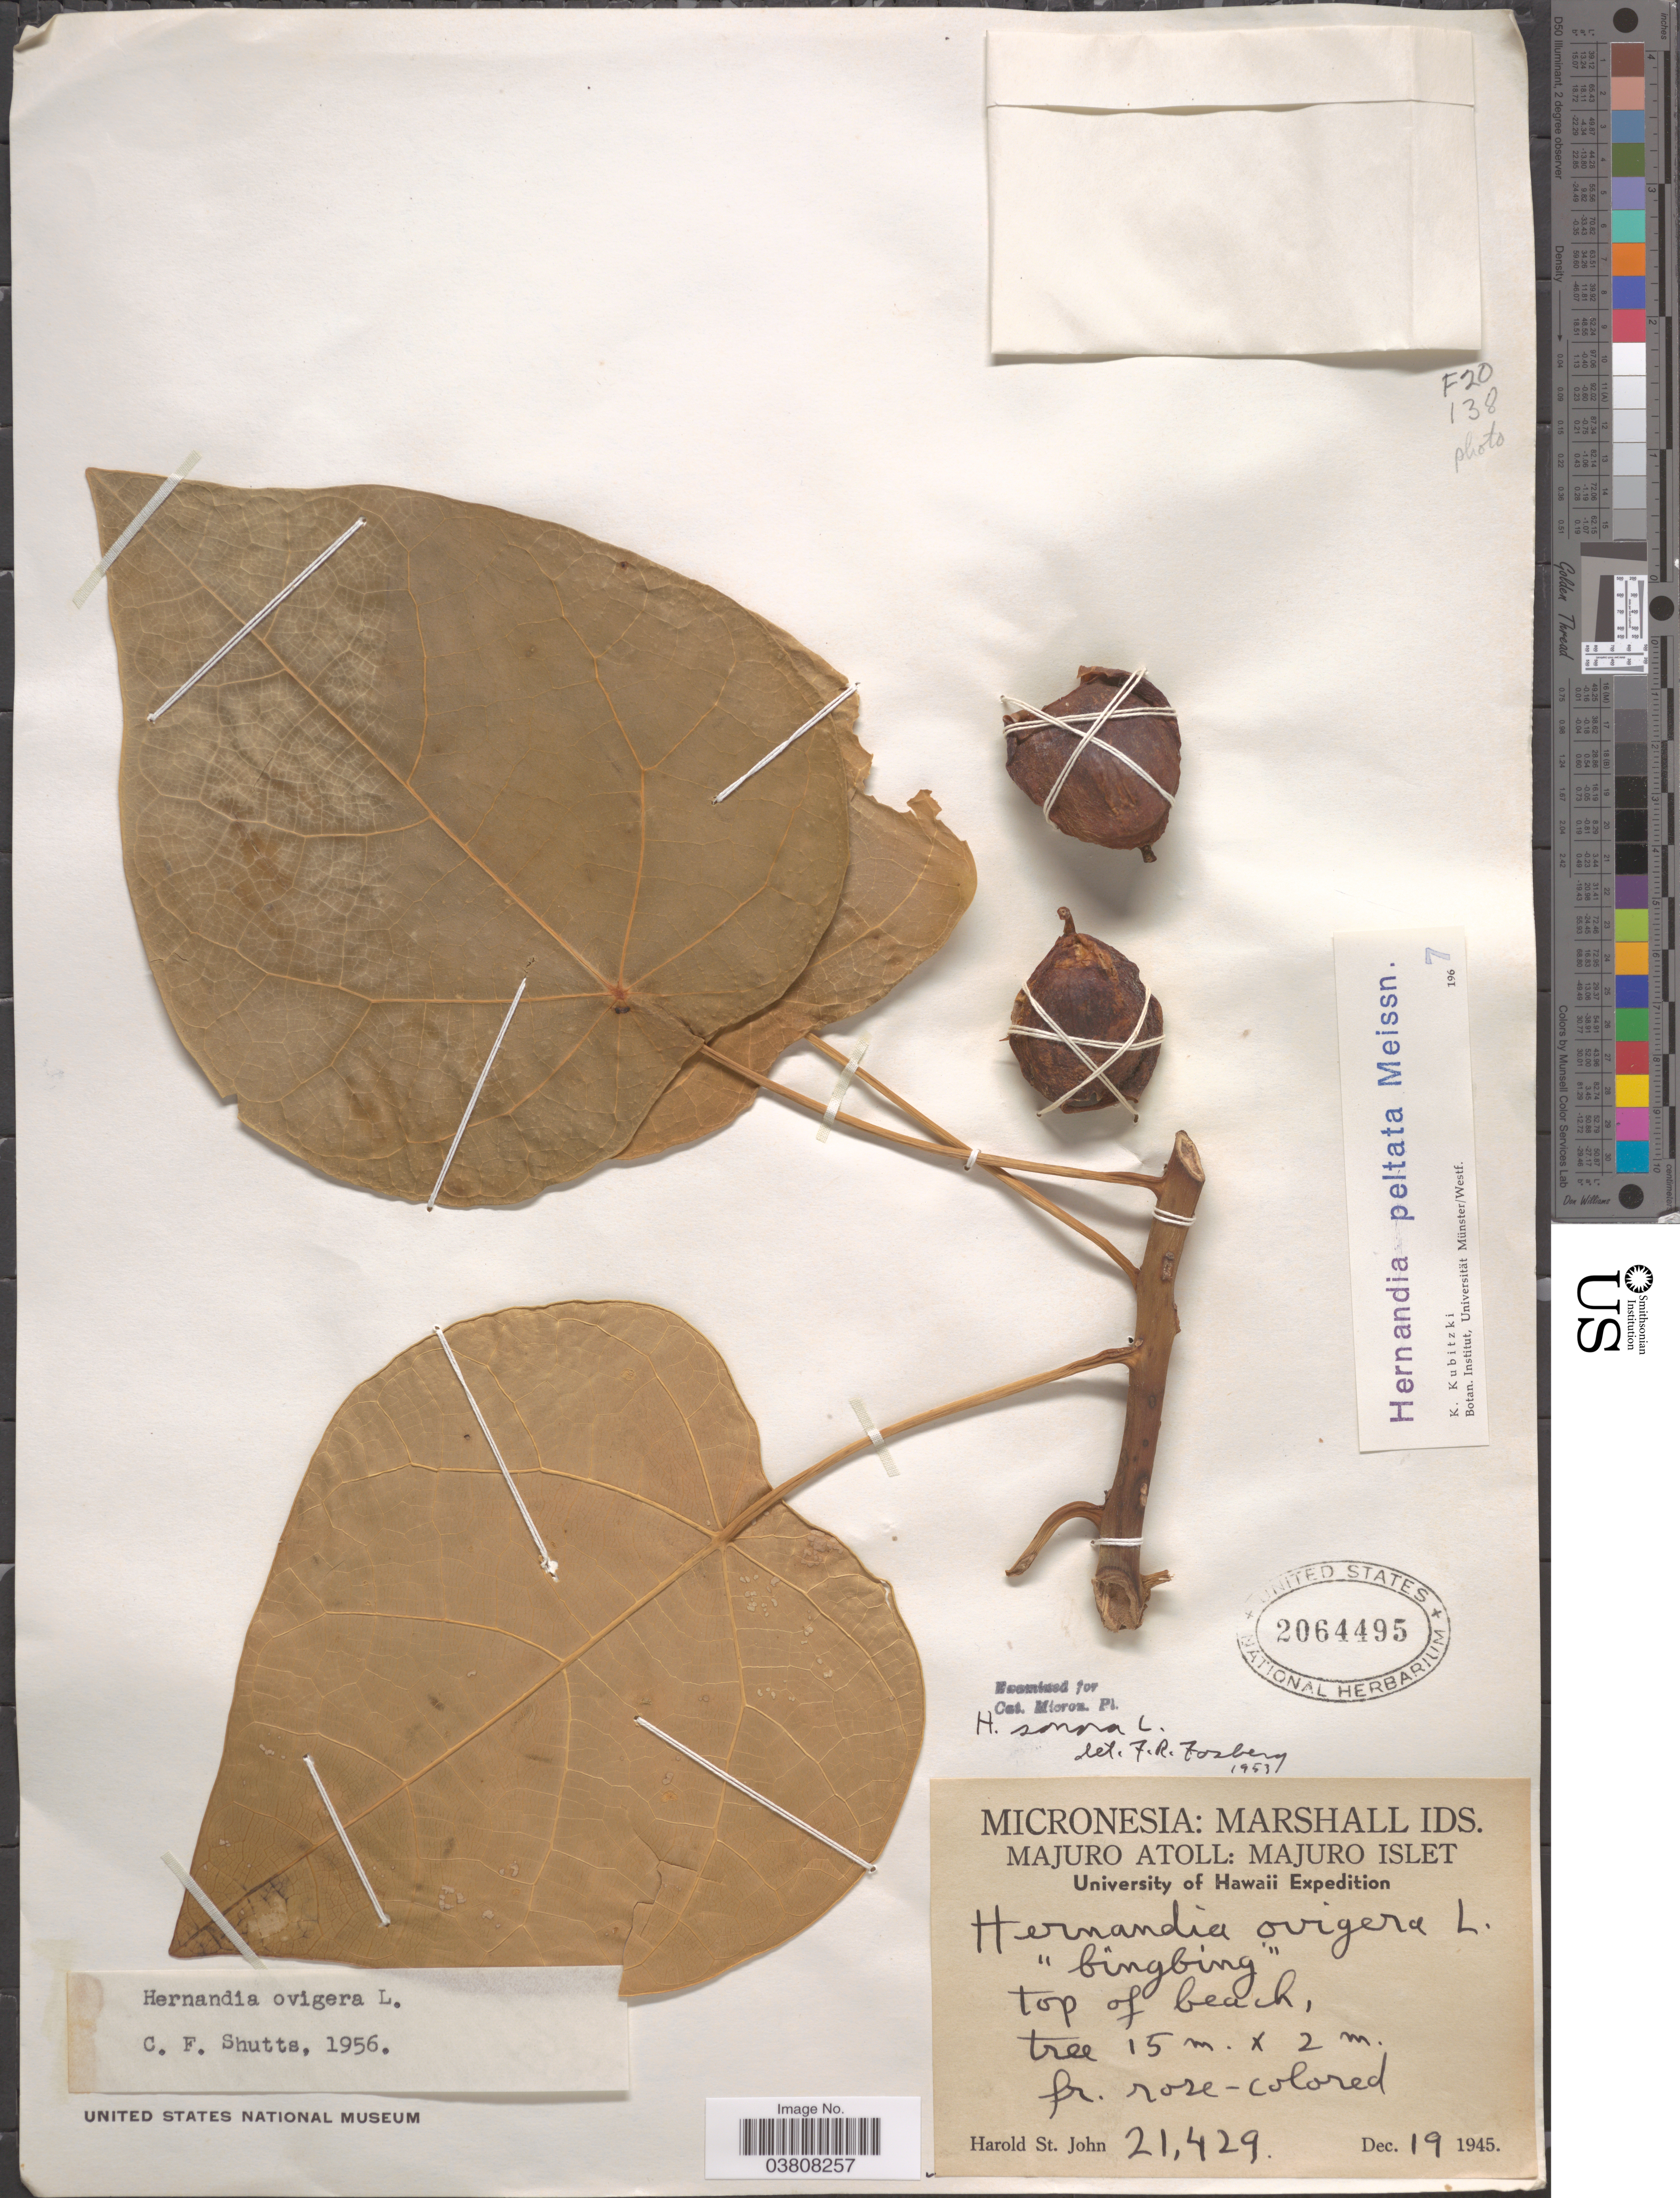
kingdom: Plantae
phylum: Tracheophyta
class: Magnoliopsida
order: Laurales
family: Hernandiaceae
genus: Hernandia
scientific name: Hernandia nymphaeifolia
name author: (C. Presl) Kubitzki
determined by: Strong, Mark T., (BOT), Smithsonian Institution - National Museum of Natural History (UNITED STATES)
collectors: H. St. John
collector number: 21429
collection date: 1945-12-19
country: Marshall Islands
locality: Micronesia: Marshall Ids. Majuro Atoll: Majuro Islet. Top of beach.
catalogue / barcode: US 2064495